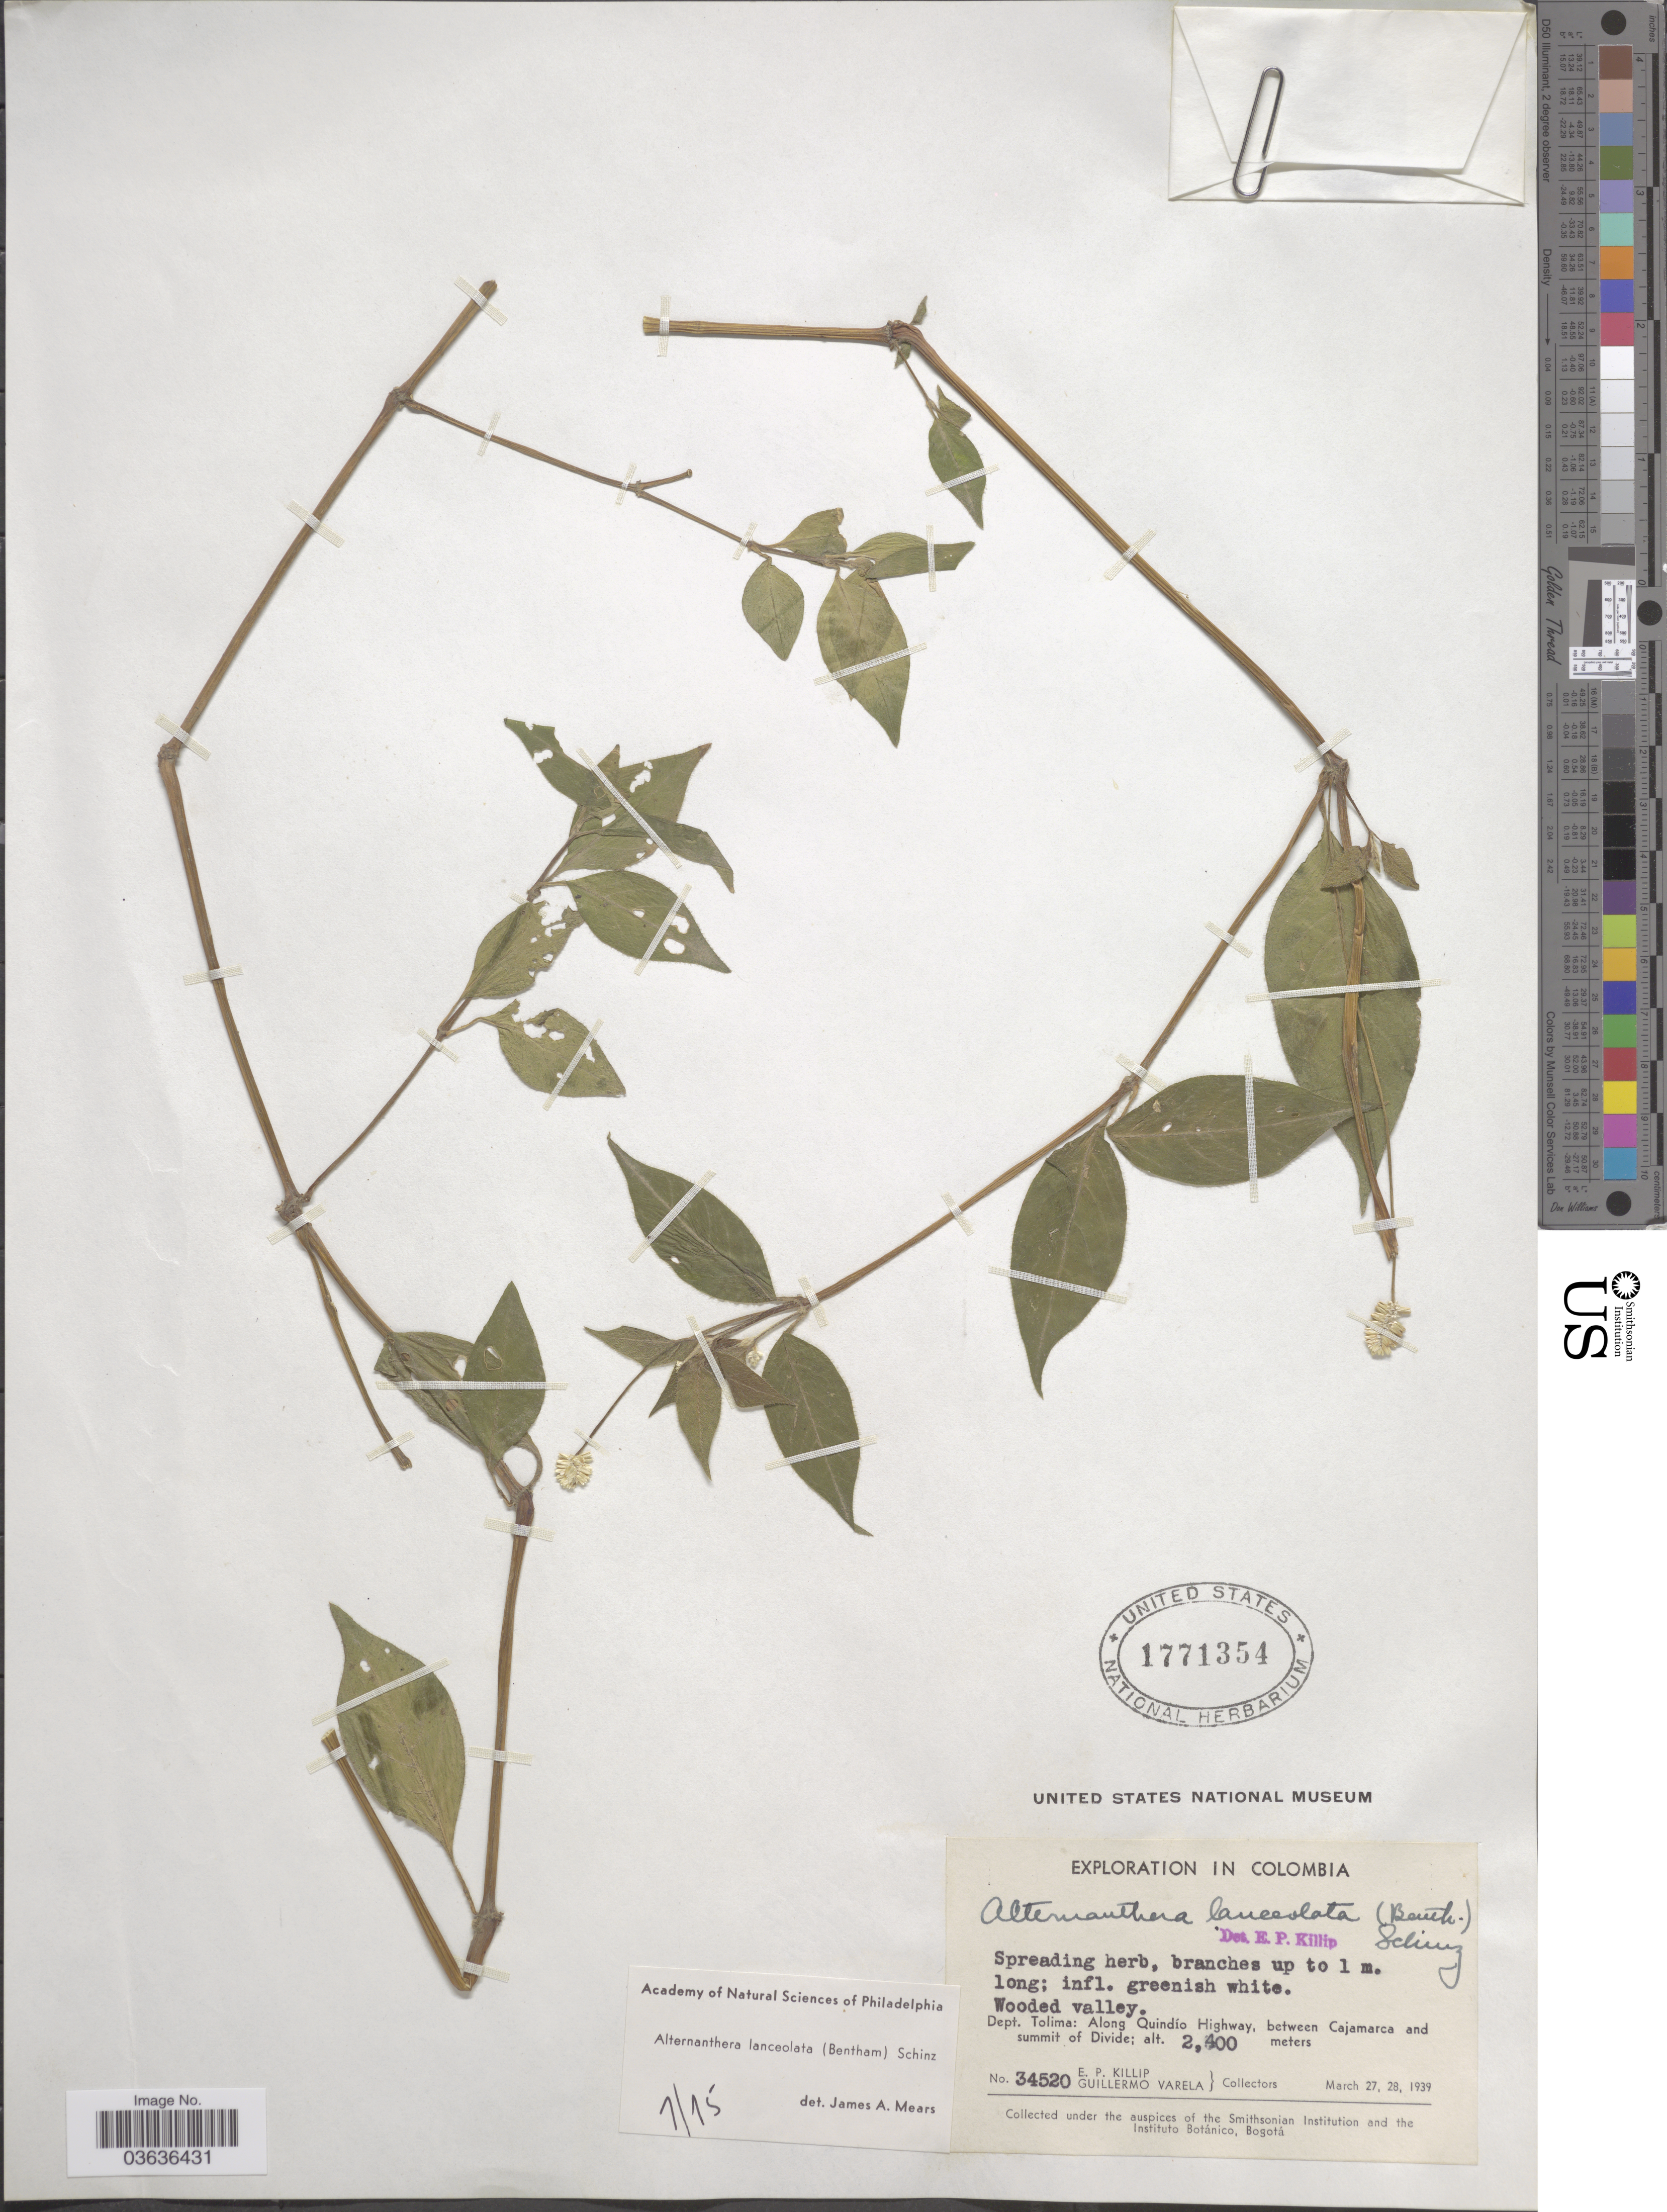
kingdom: Plantae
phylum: Tracheophyta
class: Magnoliopsida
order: Caryophyllales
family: Amaranthaceae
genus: Alternanthera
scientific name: Alternanthera lanceolata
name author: (Benth.) Schinz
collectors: E. P. Killip & G. Varela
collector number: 34520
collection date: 1939-03-27/1939-03-28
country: Colombia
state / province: Tolima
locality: Dept. Tolima: Along Quindío Highway, between Cajamarca and summit of Divide.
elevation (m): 2400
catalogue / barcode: US 1771354